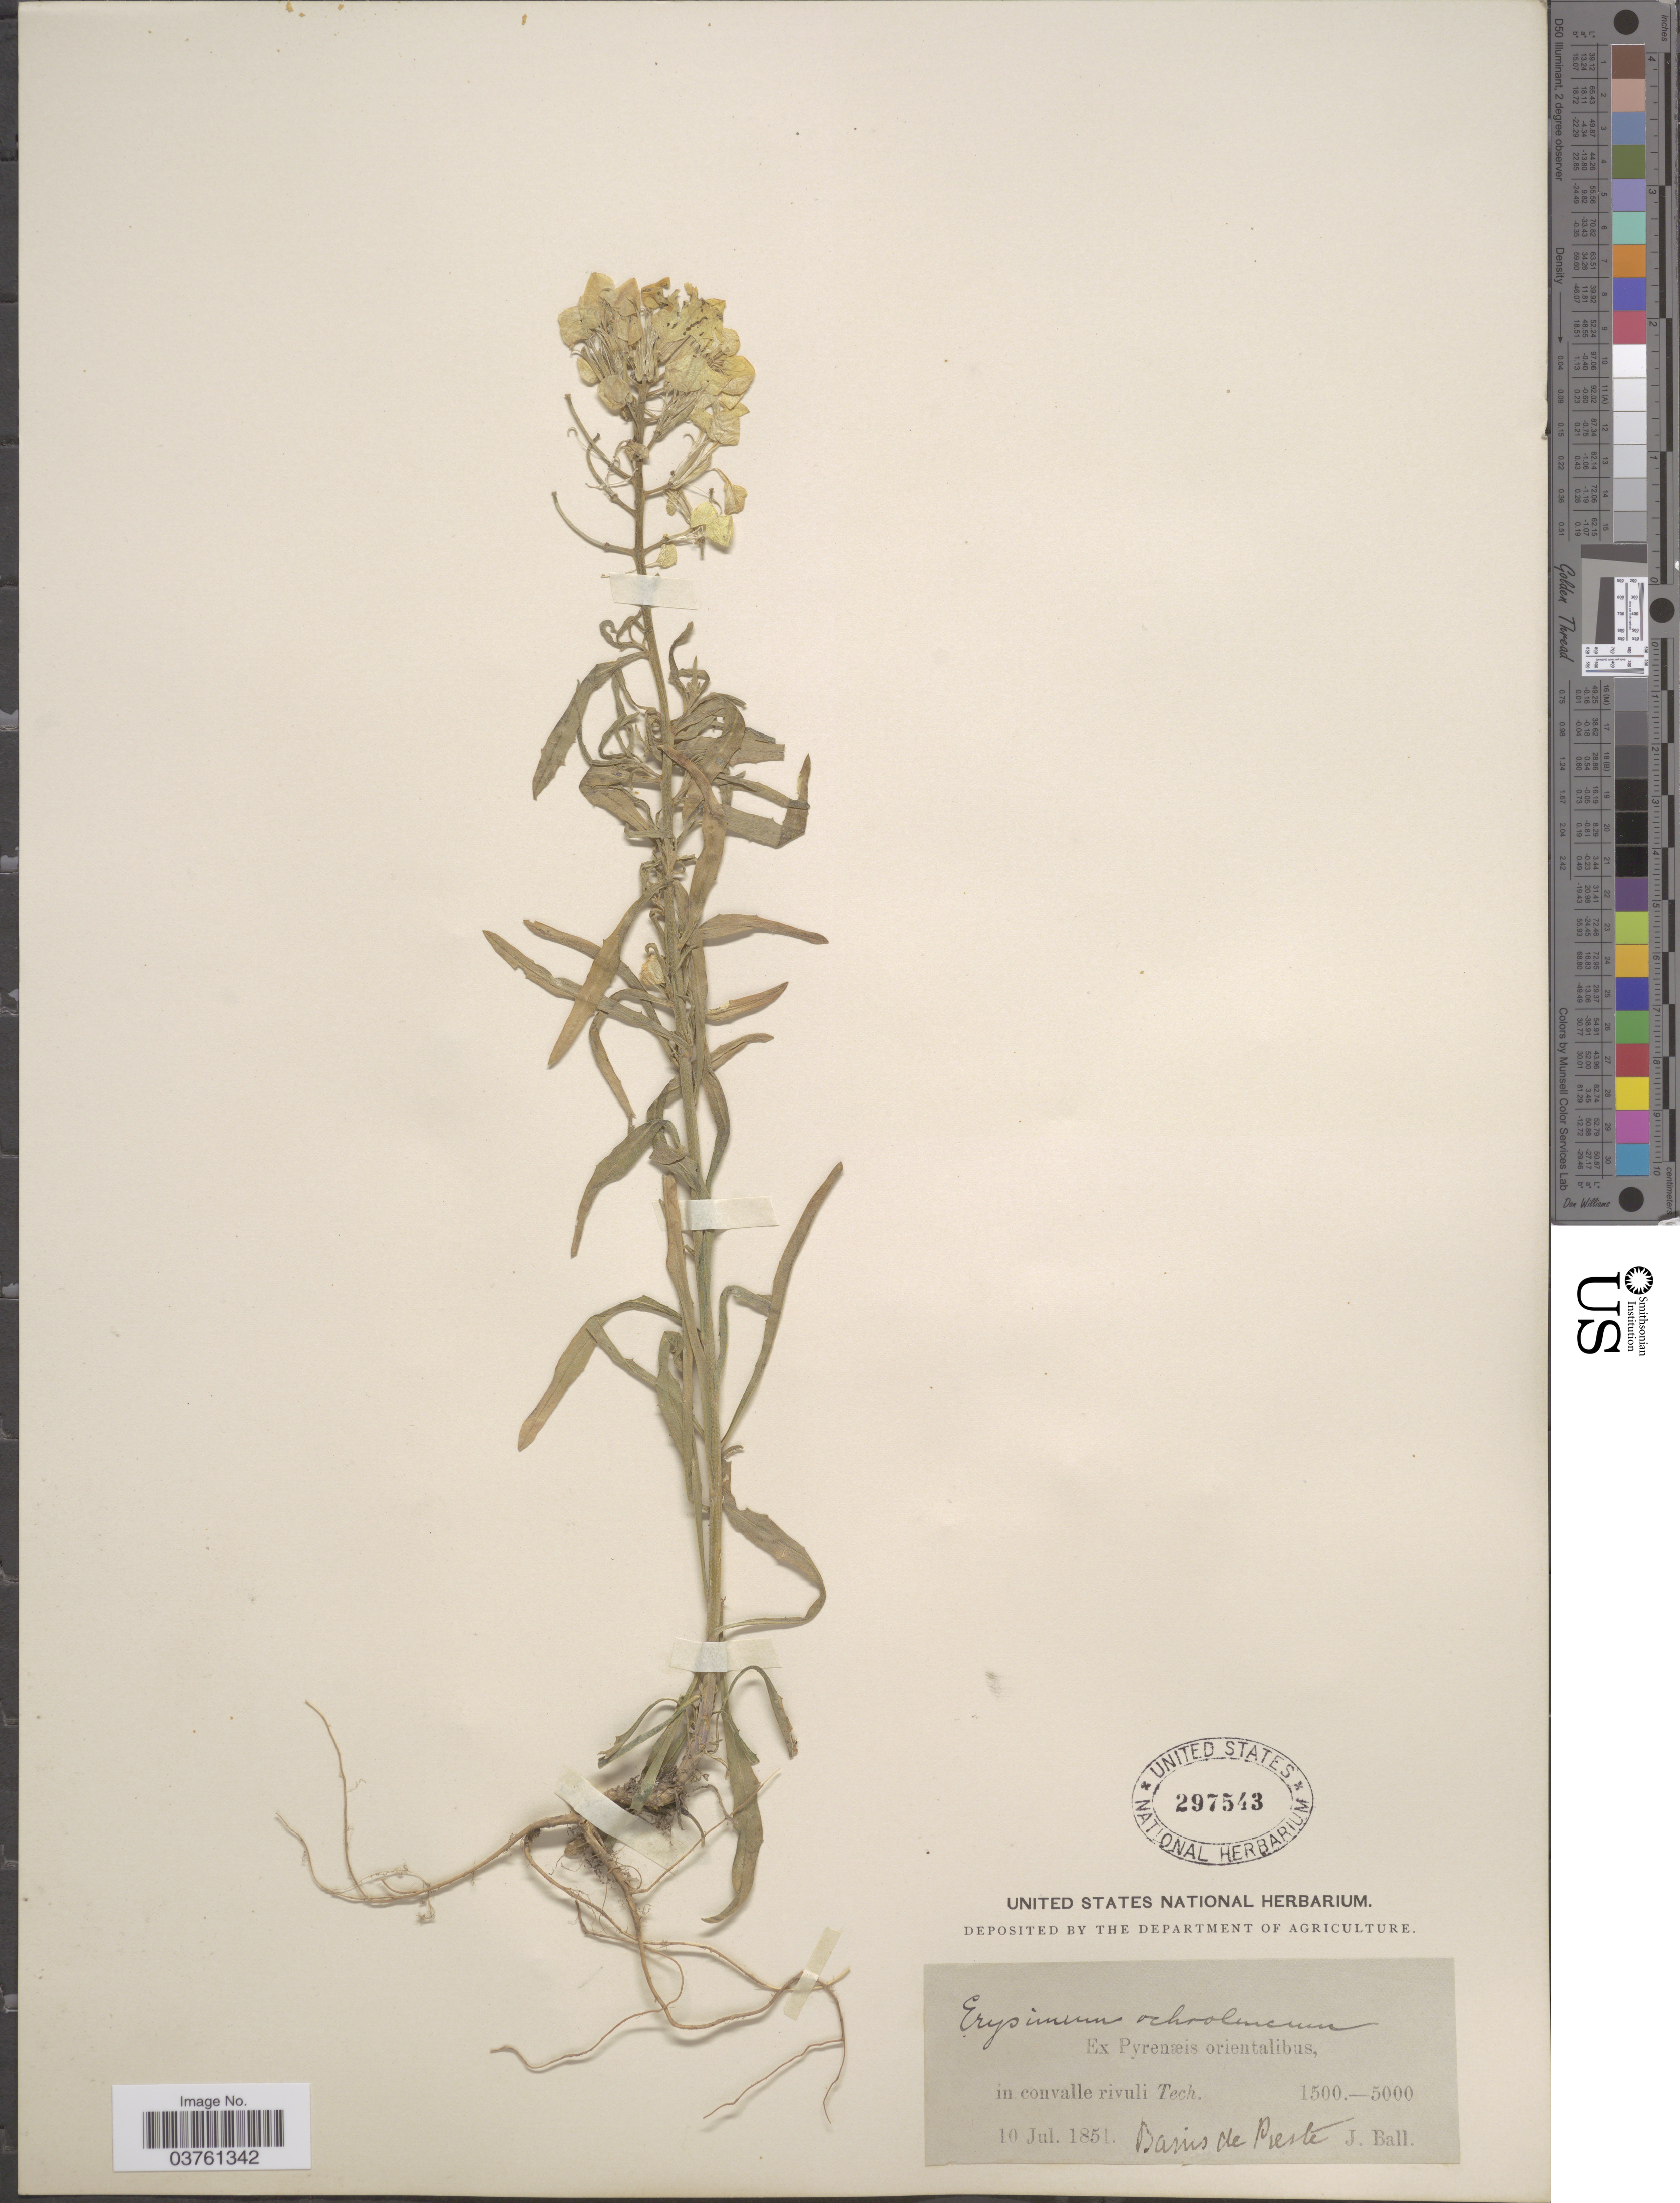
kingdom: Plantae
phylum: Tracheophyta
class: Magnoliopsida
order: Brassicales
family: Brassicaceae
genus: Erysimum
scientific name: Erysimum ochroleucum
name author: (Haller f. ex Schleich.) DC.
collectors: J. Ball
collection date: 1851-07-10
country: France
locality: Ex Pyrenæis orientalibus, in convalle rivuli Tech. Bains de Preste.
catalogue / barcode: US 297543